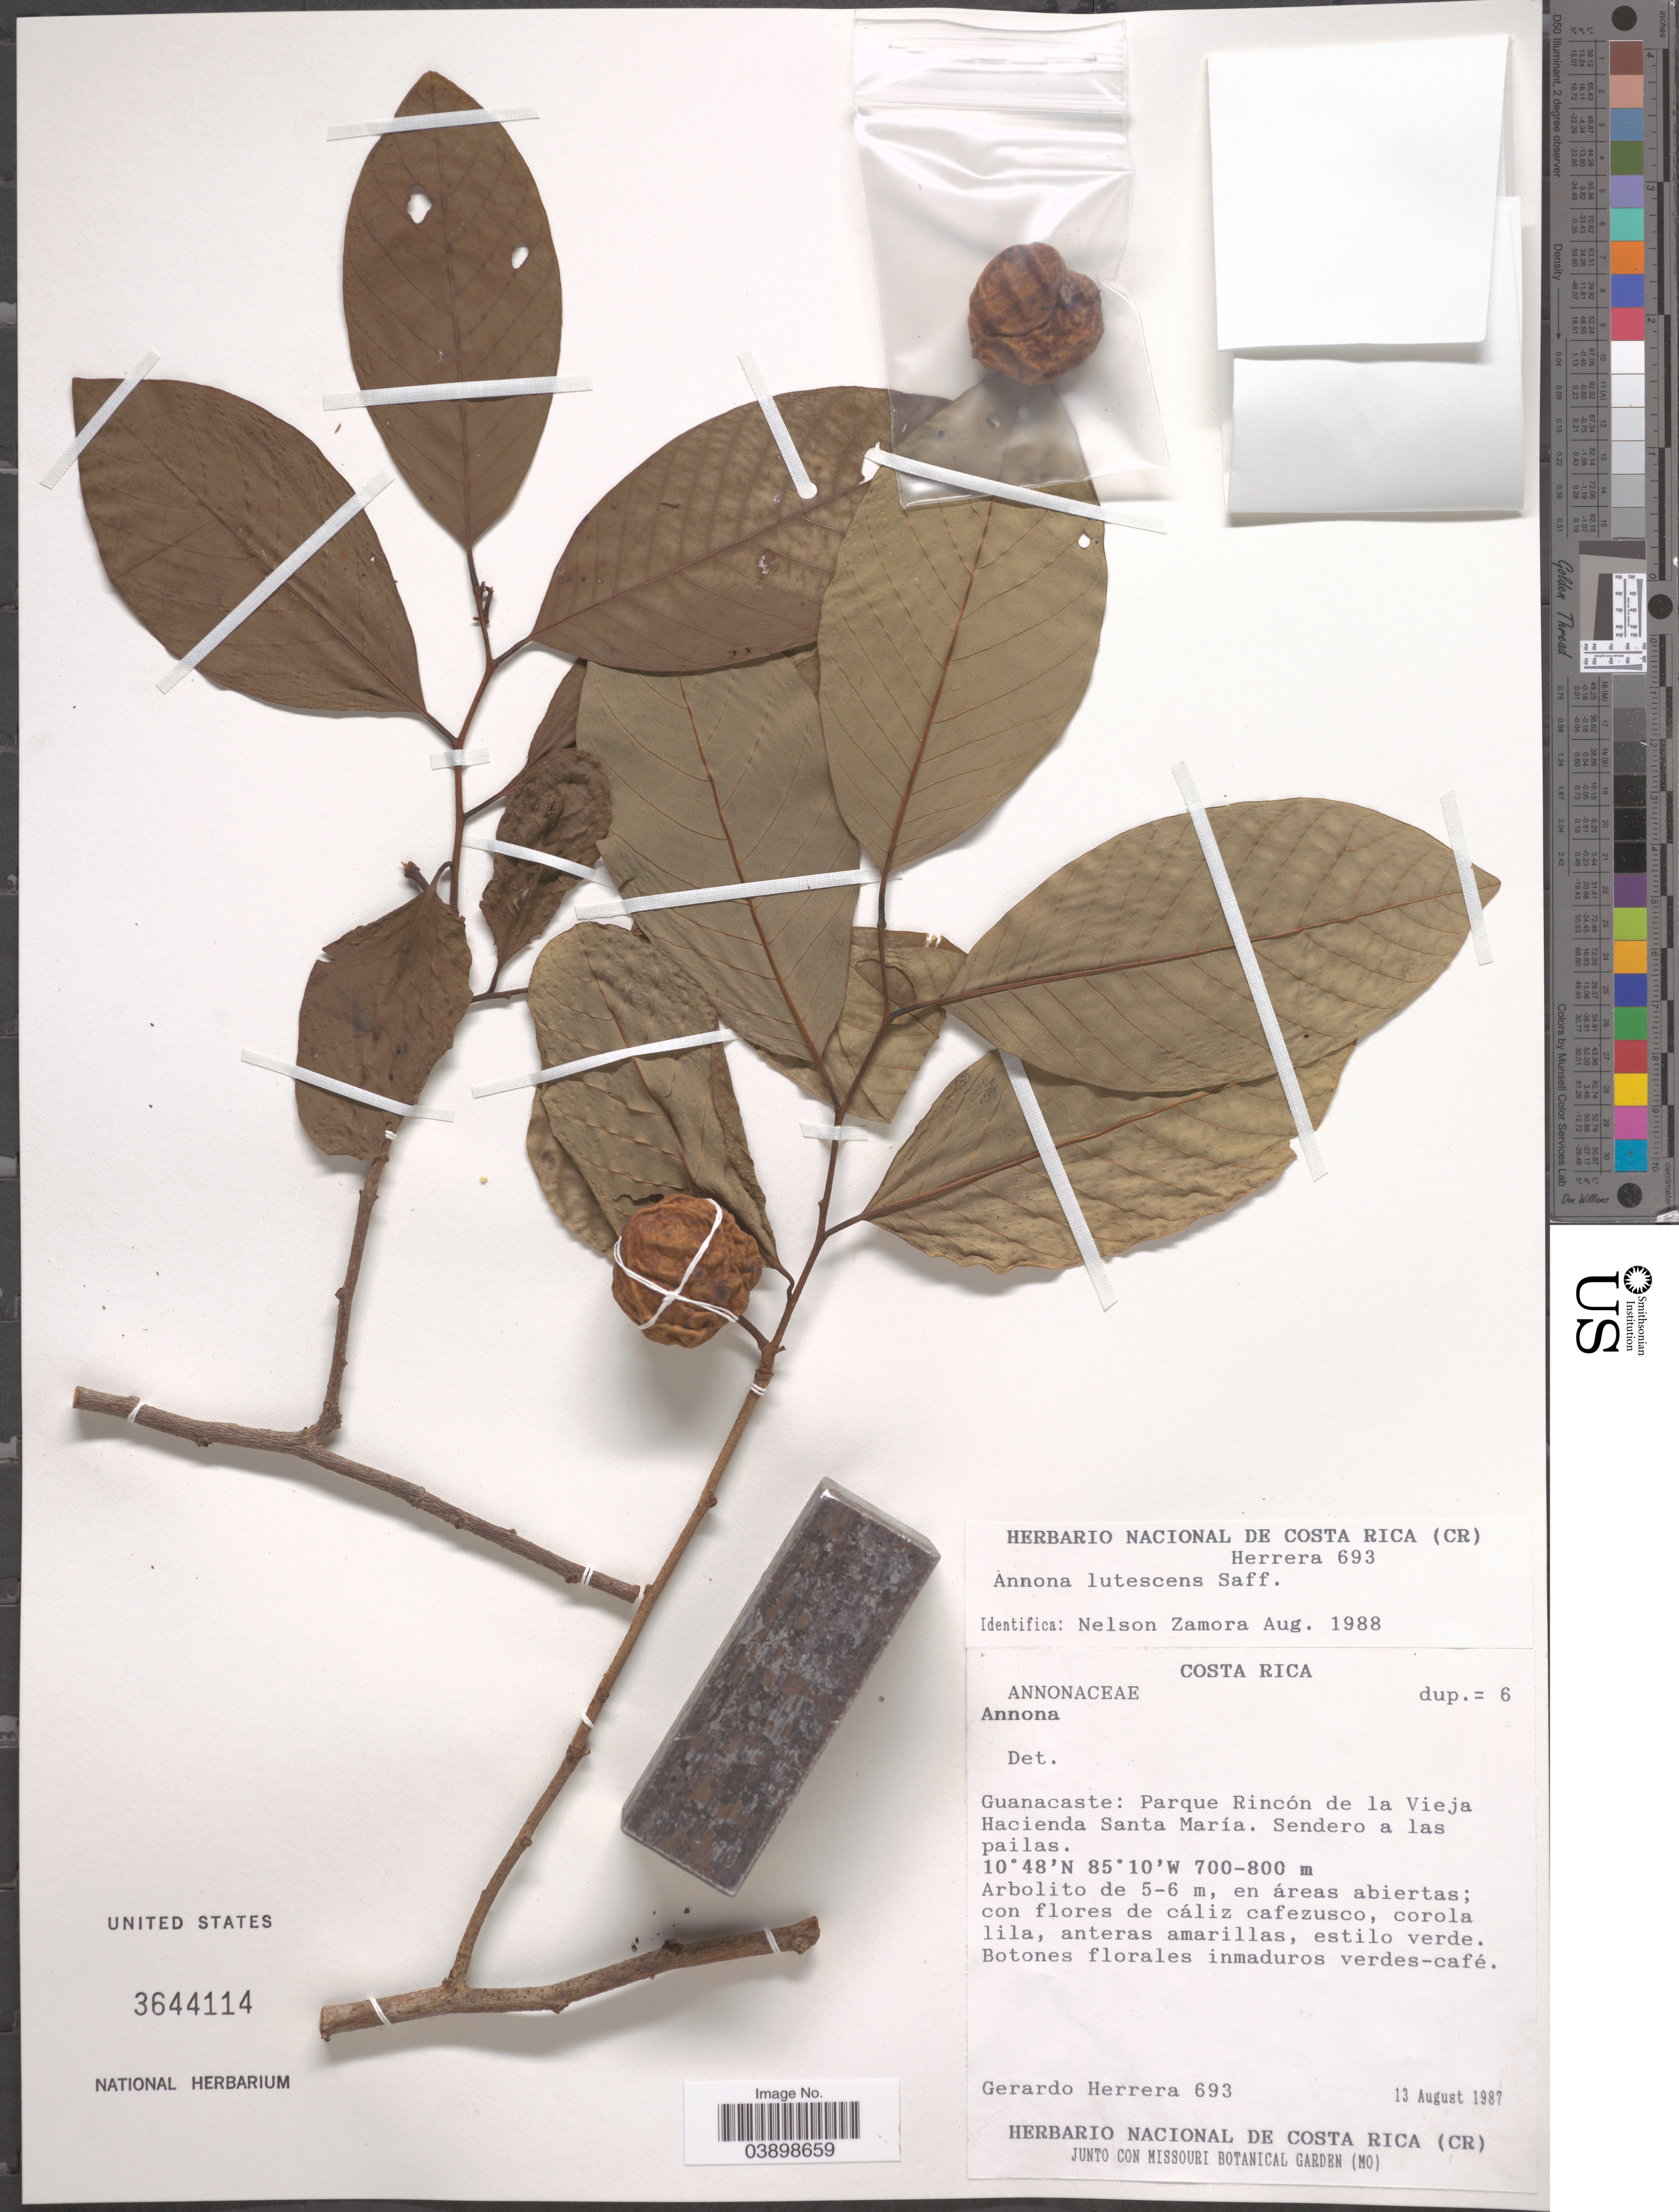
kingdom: Plantae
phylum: Tracheophyta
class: Magnoliopsida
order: Magnoliales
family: Annonaceae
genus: Annona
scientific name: Annona lutescens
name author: Saff.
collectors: G. Herrera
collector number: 693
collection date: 1987-08-13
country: Costa Rica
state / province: Guanacaste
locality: Parque Rincón de la Vieja Hacienda Santa María.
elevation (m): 700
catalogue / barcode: US 3644114